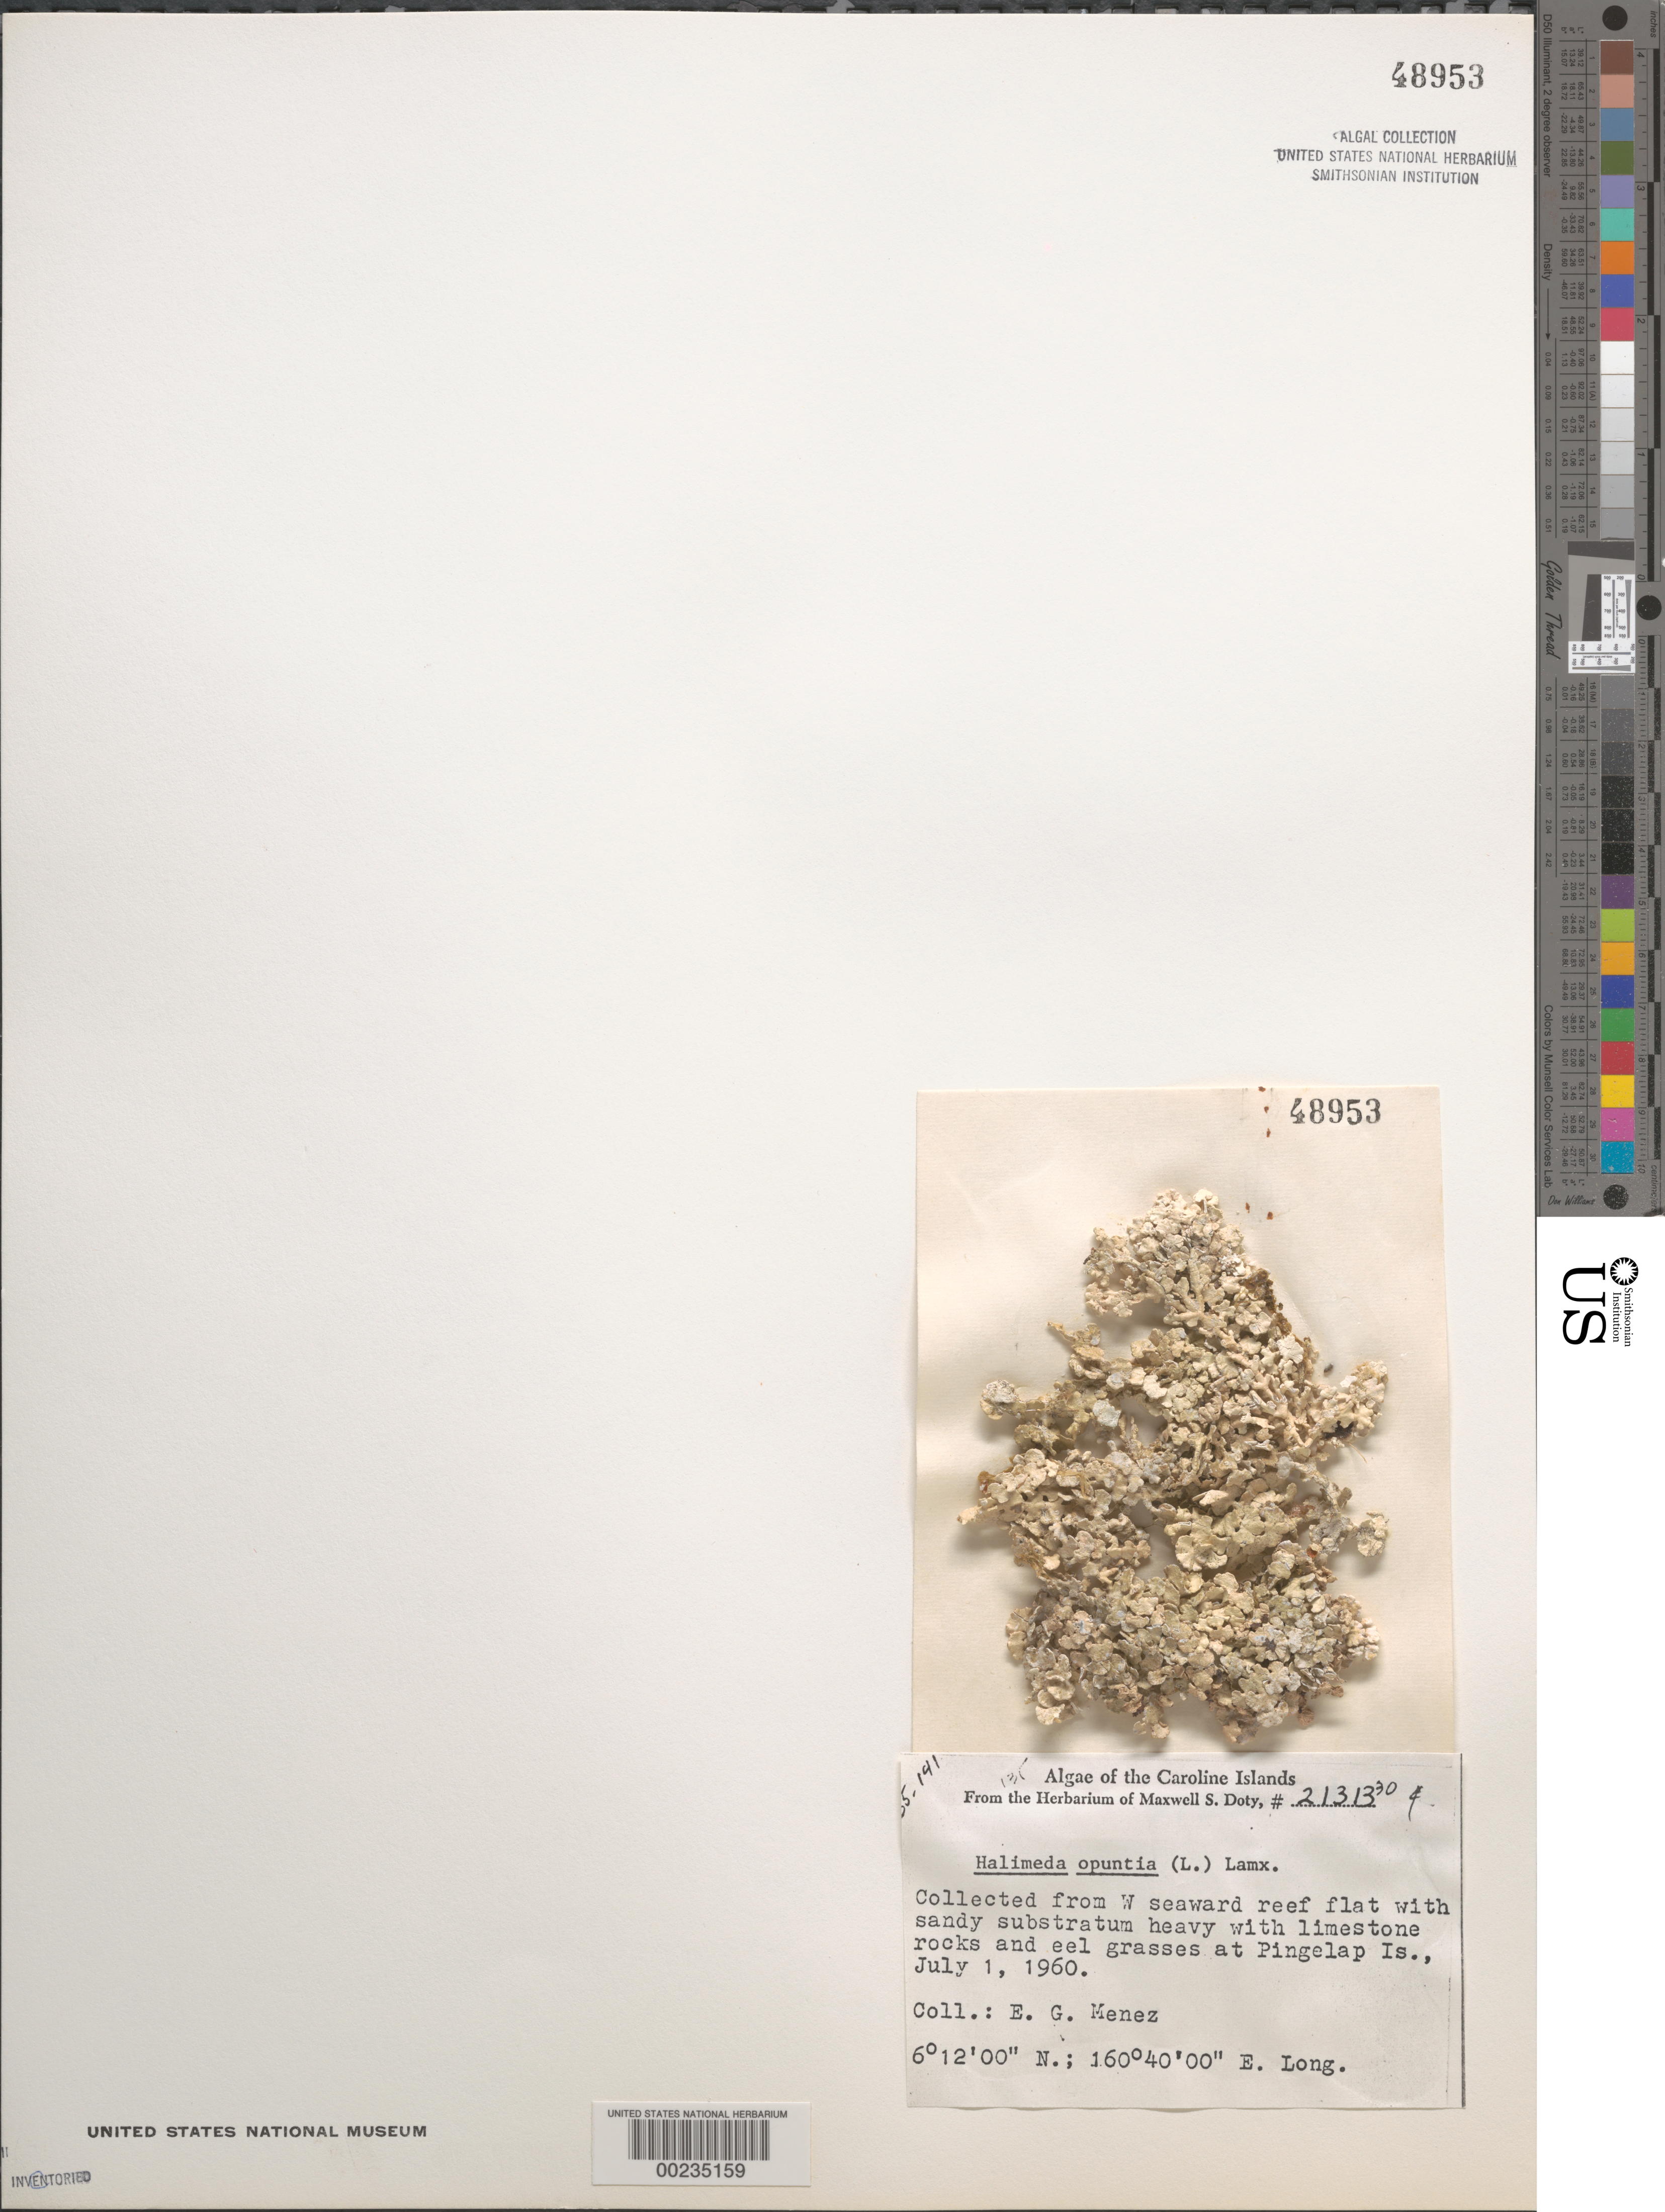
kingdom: Plantae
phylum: Chlorophyta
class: Ulvophyceae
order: Bryopsidales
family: Halimedaceae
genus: Halimeda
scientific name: Halimeda opuntia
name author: (L.) J.V.Lamouroux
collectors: Meñez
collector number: MSD 21313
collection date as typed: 01 Jul 1960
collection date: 1960-07-01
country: Micronesia, Federated States of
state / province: Pohnpei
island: Pingelap Atoll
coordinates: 6 12' 00" N, 160 40' 00" E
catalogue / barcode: US 48953